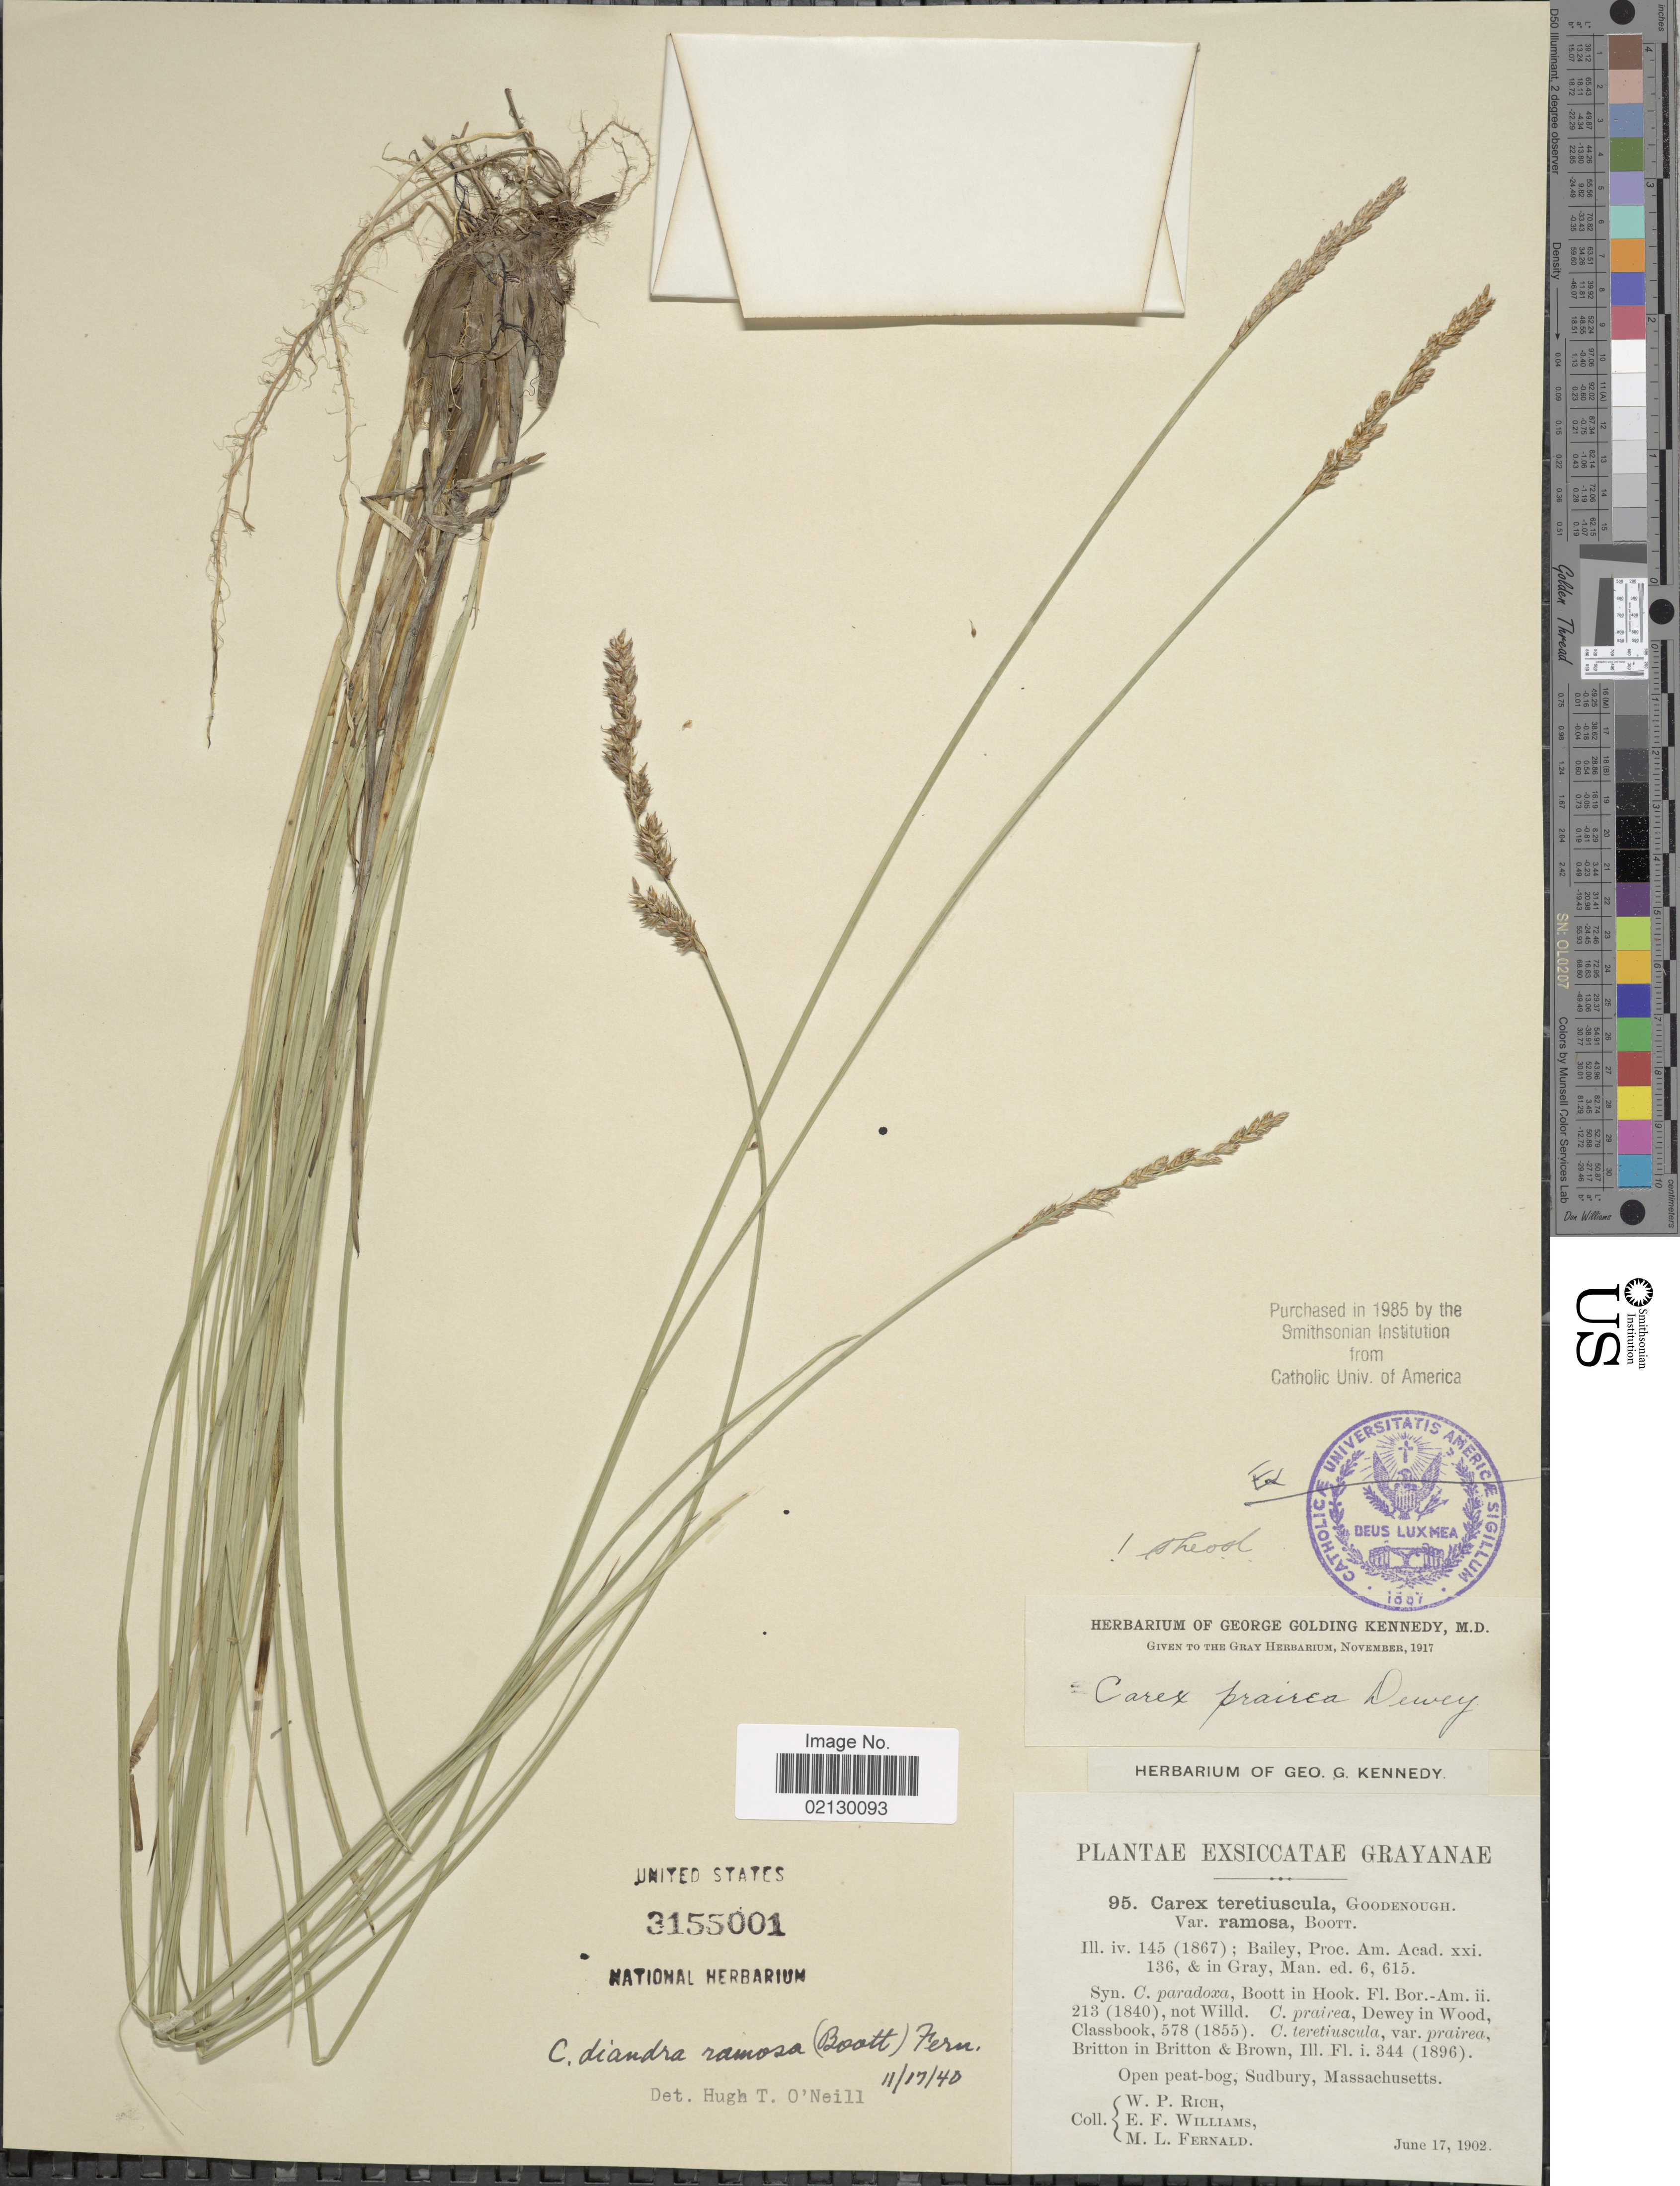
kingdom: Plantae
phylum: Tracheophyta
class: Liliopsida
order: Poales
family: Cyperaceae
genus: Carex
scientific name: Carex prairea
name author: Dewey ex Alph. Wood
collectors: W. P. Rich, E. Williams & M. L. Fernald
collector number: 95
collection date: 1902-06-17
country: United States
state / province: Massachusetts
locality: Sudbury, Grayanae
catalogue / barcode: US 3155001